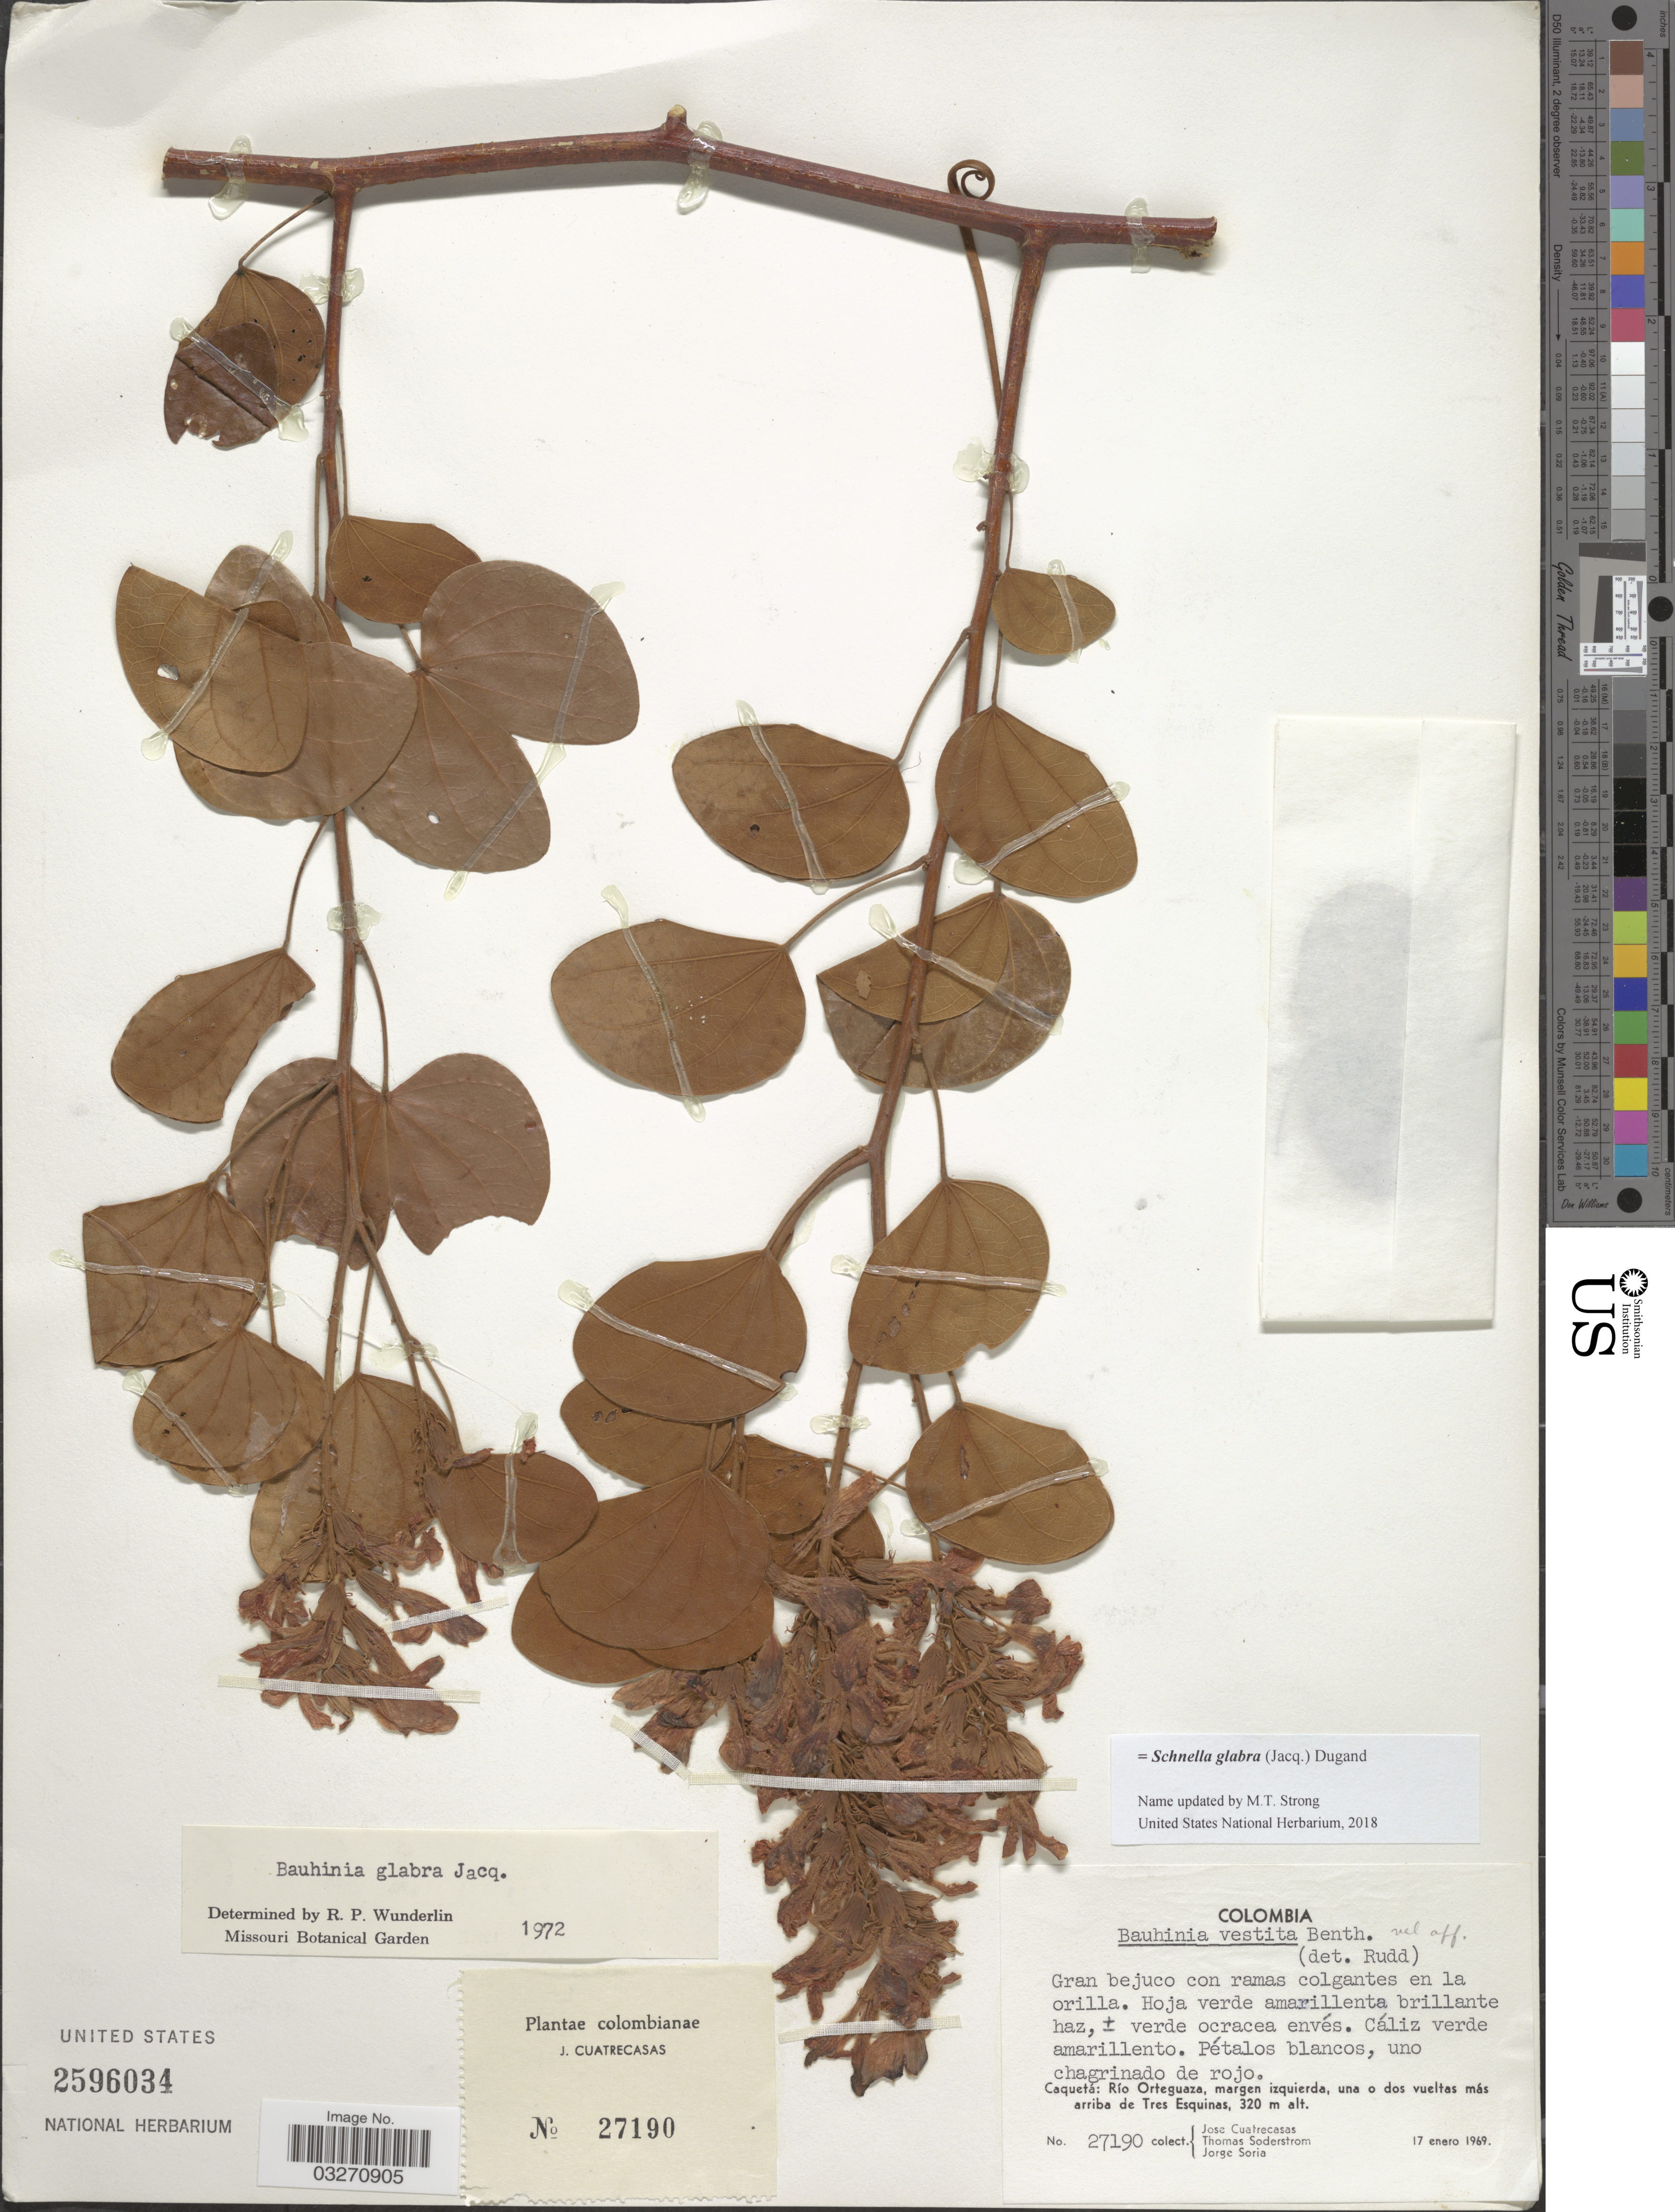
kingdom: Plantae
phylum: Tracheophyta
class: Magnoliopsida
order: Fabales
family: Fabaceae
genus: Schnella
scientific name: Schnella glabra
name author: (Jacq.) Dugand G.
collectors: J. Cuatrecasas, T. R. Soderstrom & J. Soria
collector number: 27190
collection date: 1969-01-17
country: Colombia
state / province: Caquetá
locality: Río Orteguaza, margen izquierda, una o dos vueltas más arriba de Tres Esquinas.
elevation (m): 320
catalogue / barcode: US 2596034